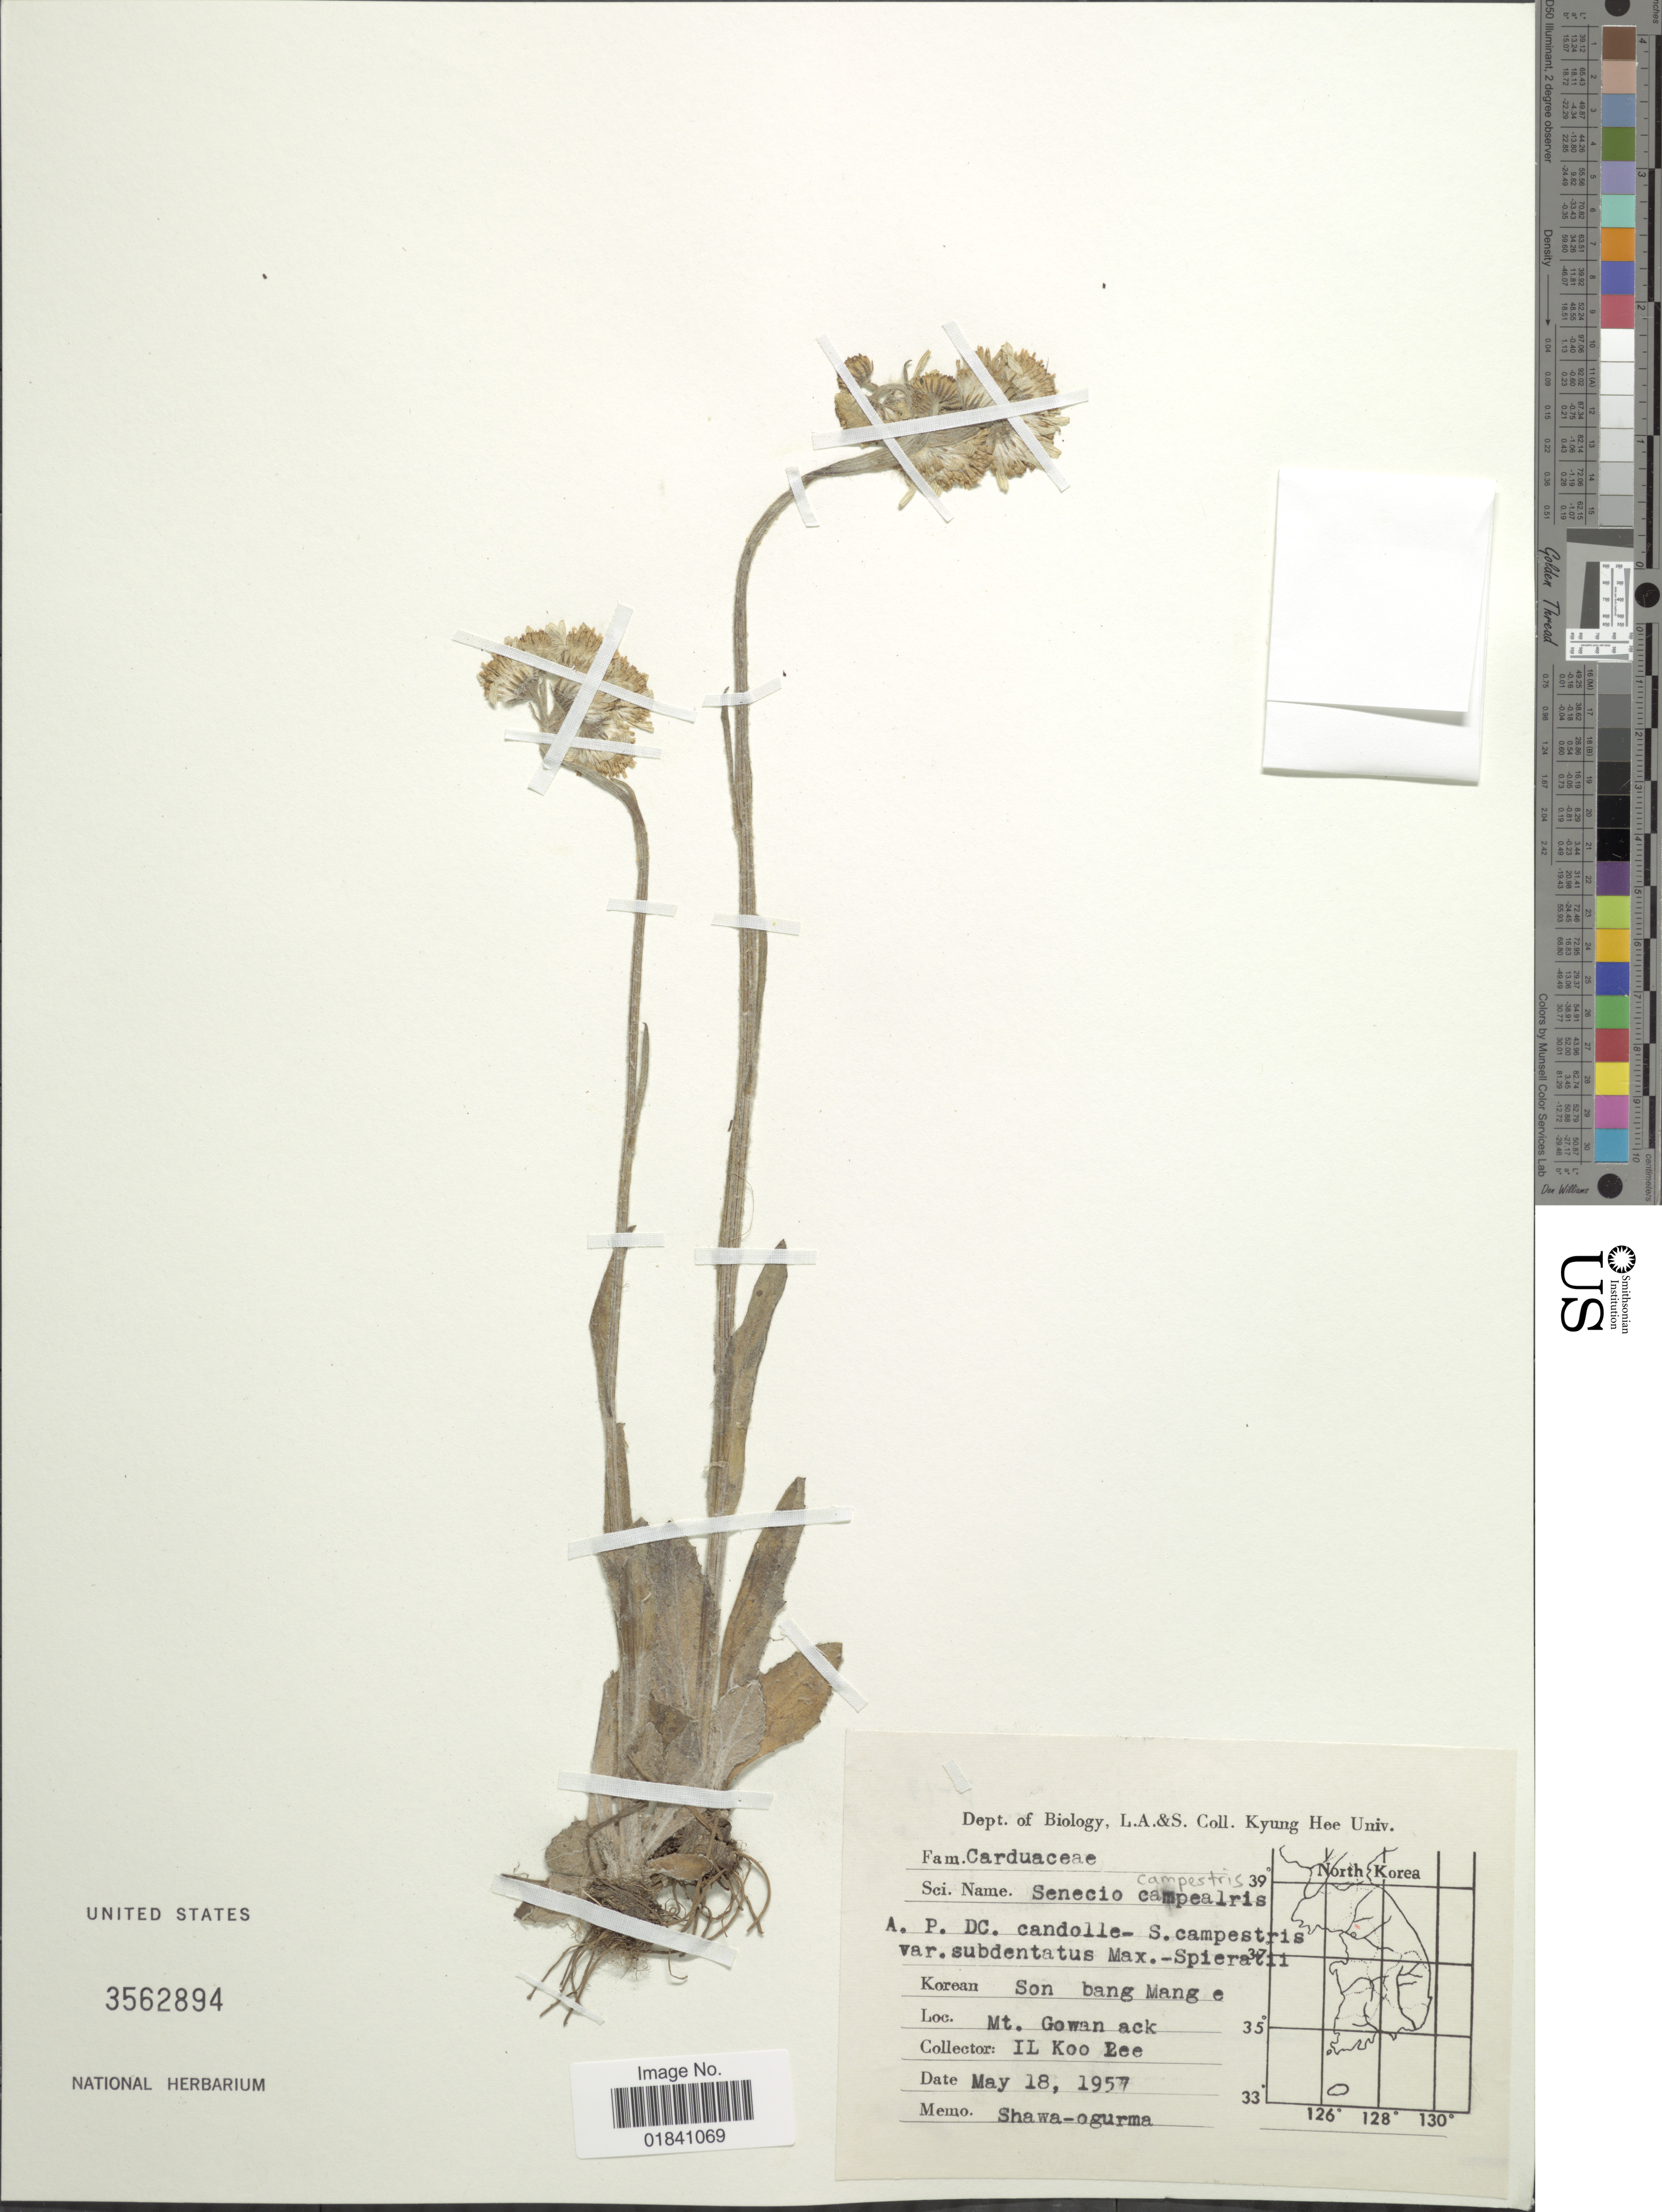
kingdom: Plantae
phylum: Tracheophyta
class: Magnoliopsida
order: Asterales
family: Asteraceae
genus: Senecio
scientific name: Senecio campestris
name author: DC.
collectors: I. Lee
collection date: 1957-05-18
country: South Korea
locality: Mt. Gowan ack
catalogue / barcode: US 3562894